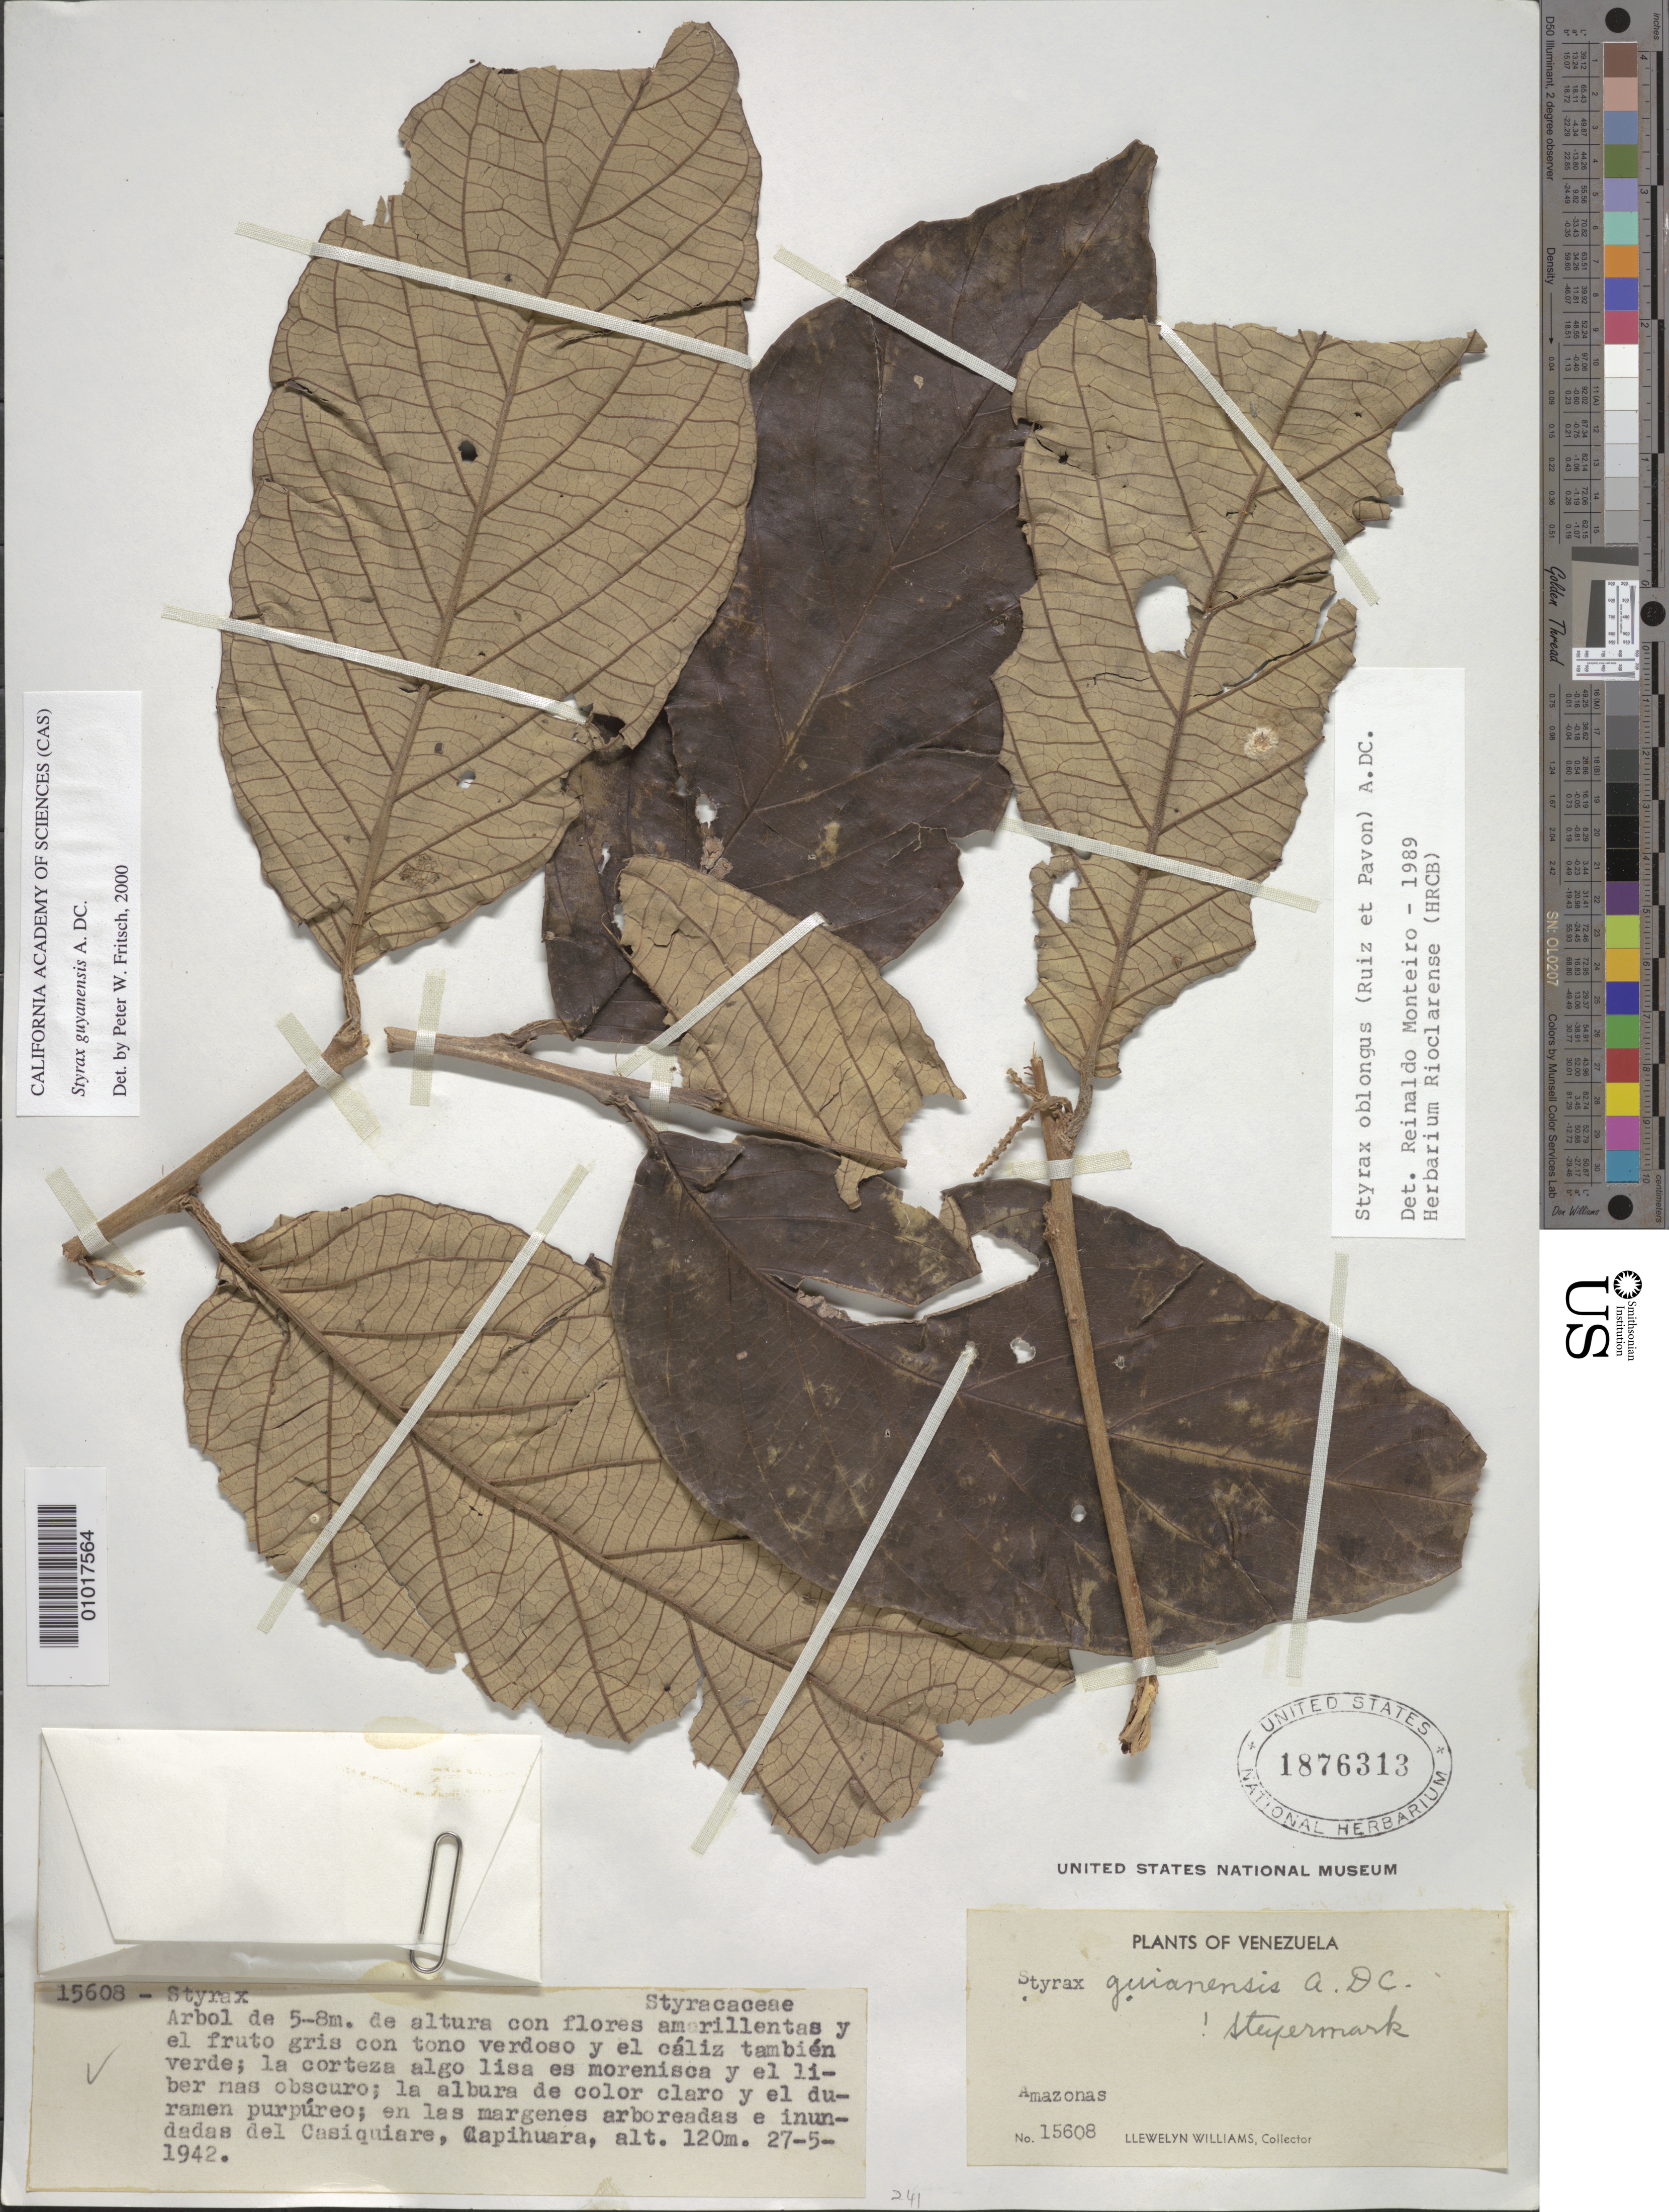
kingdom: Plantae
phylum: Tracheophyta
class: Magnoliopsida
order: Ericales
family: Styracaceae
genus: Styrax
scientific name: Styrax guyanensis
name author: A. DC.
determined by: Fritsch, Peter W.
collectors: Ll. Williams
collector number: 15608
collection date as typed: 27-May-42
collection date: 1942-05-27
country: Venezuela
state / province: Amazonas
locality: En las margenes arboreadas e inundadas del Casiquiare, Capihuara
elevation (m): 120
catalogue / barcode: US 1876313